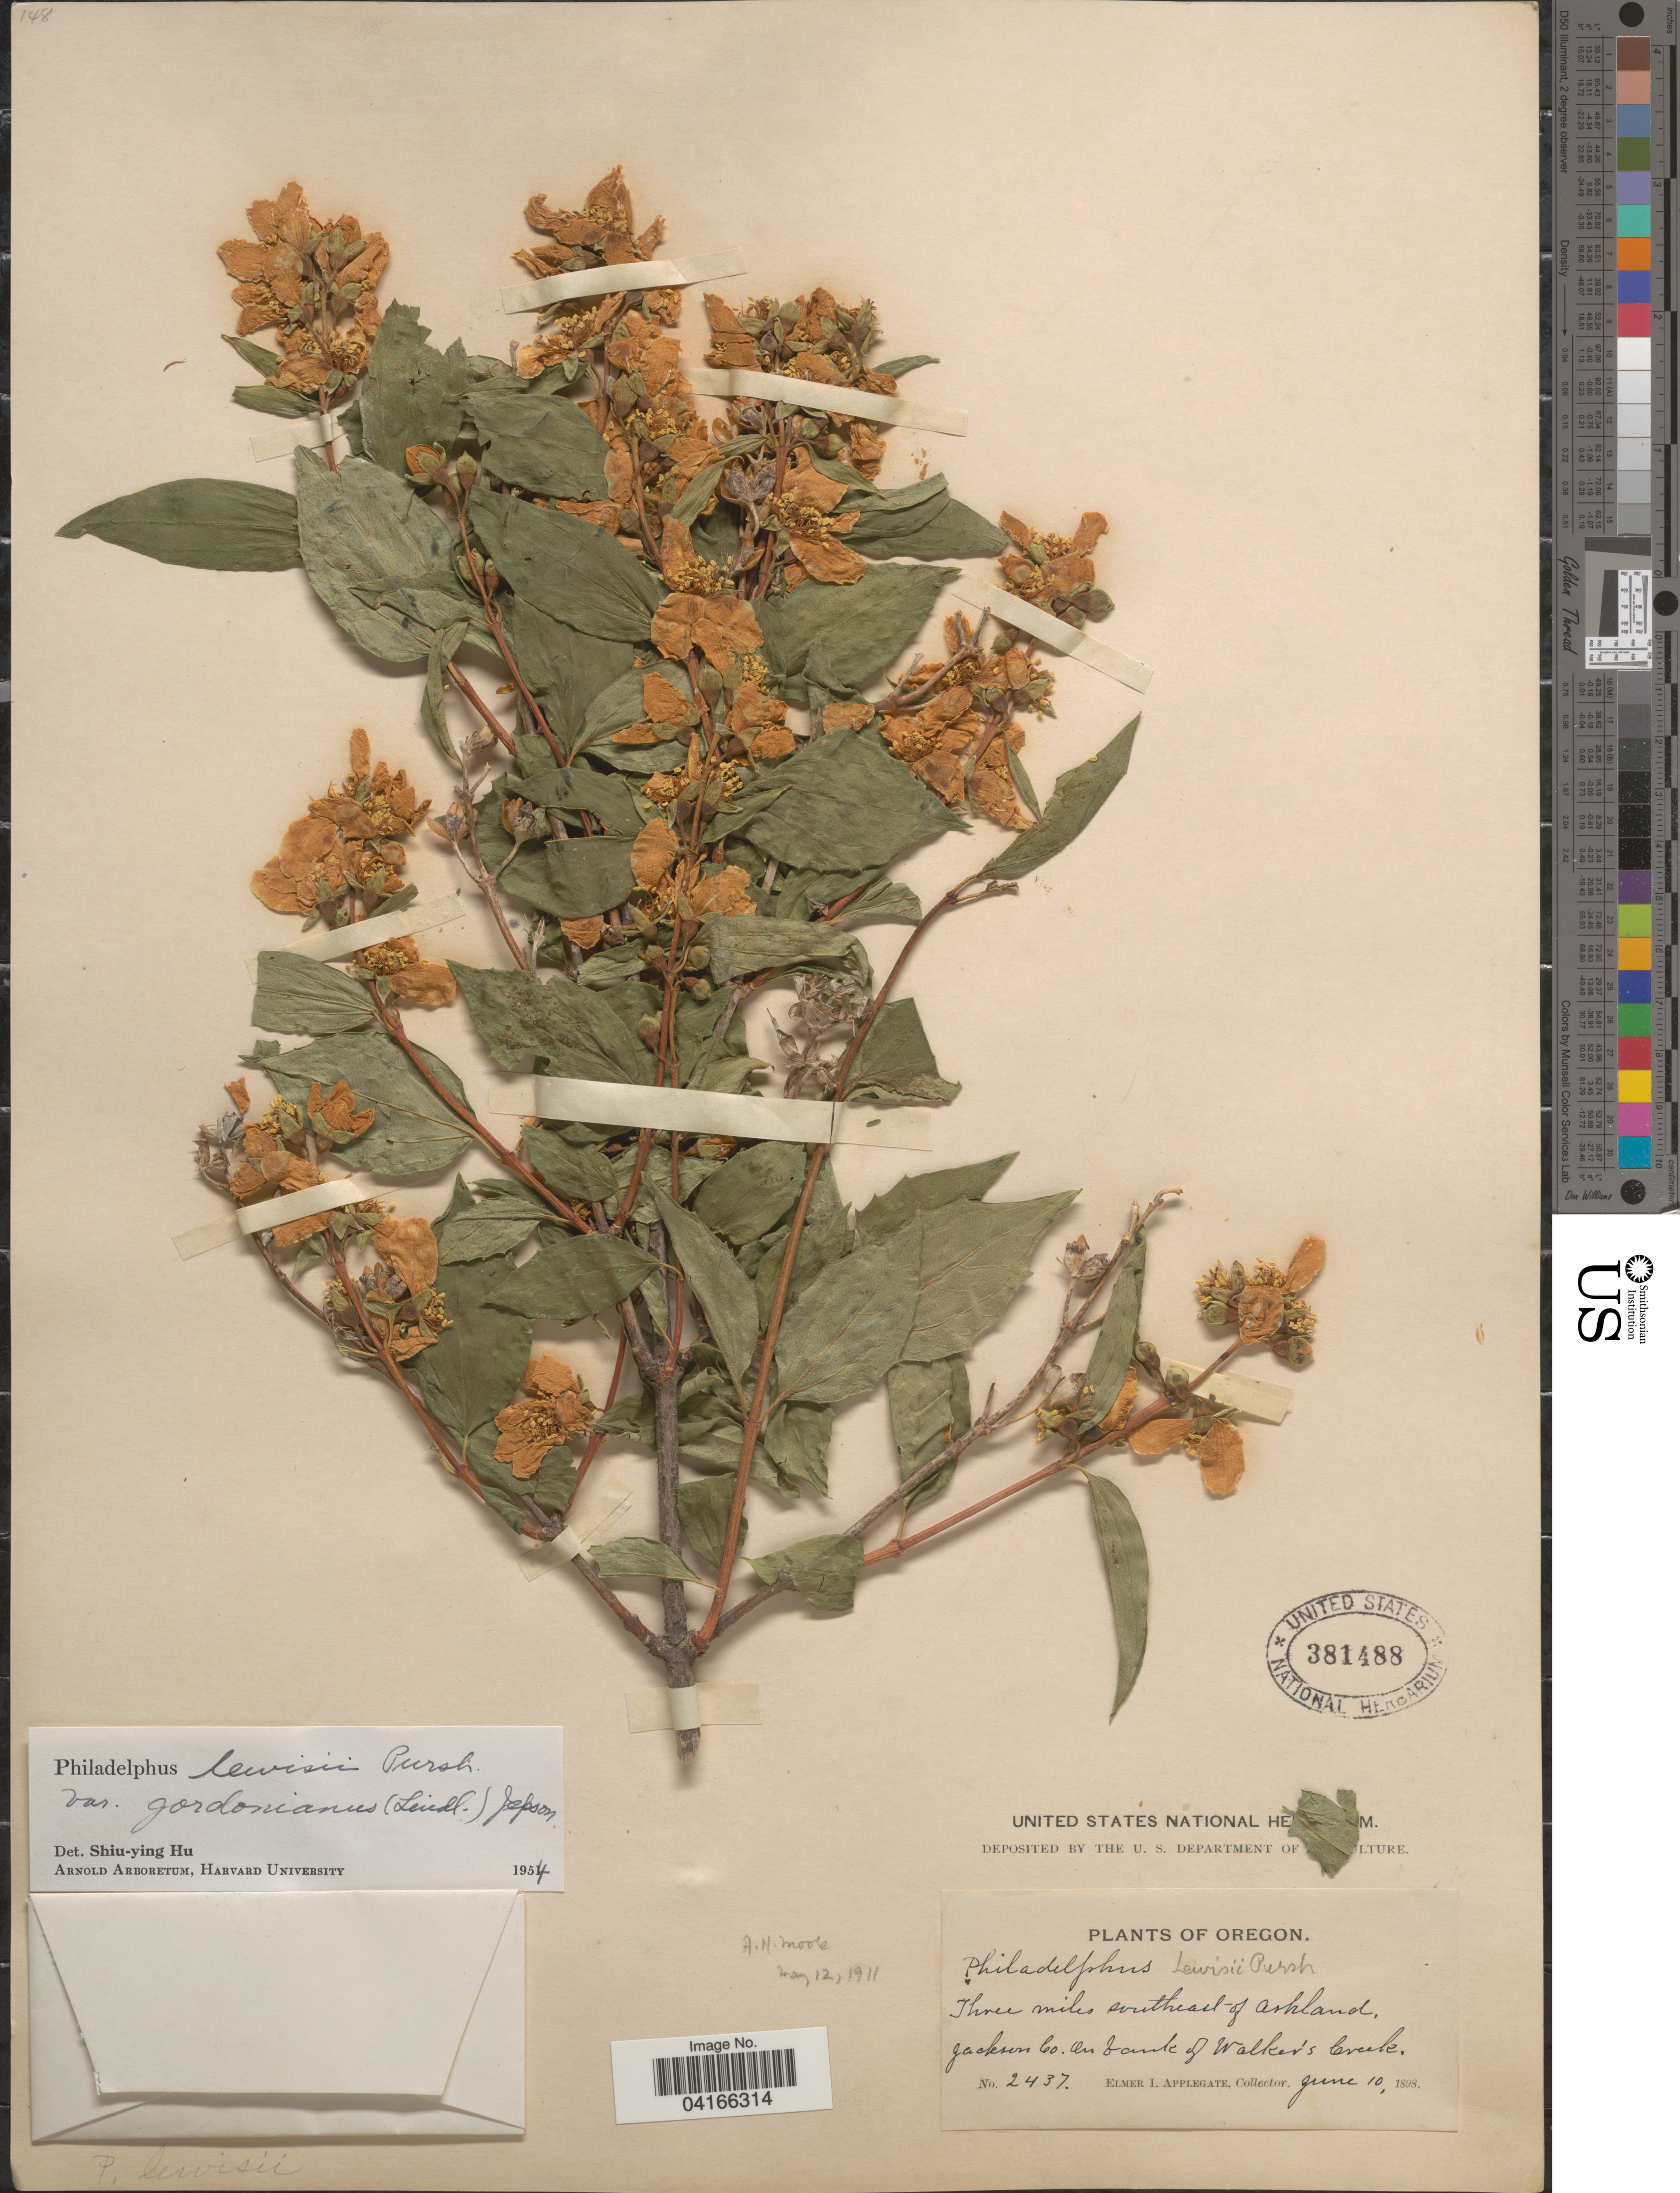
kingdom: Plantae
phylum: Tracheophyta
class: Magnoliopsida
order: Cornales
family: Hydrangeaceae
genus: Philadelphus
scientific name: Philadelphus lewisii var. gordonianus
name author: (Lindl.) Munz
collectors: E. I. Applegate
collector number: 2437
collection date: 1898-06-10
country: United States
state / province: Oregon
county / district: Jackson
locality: Three miles southeast of Ashland, Jackson Co. On bank of Walker's Creek.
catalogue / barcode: US 381488